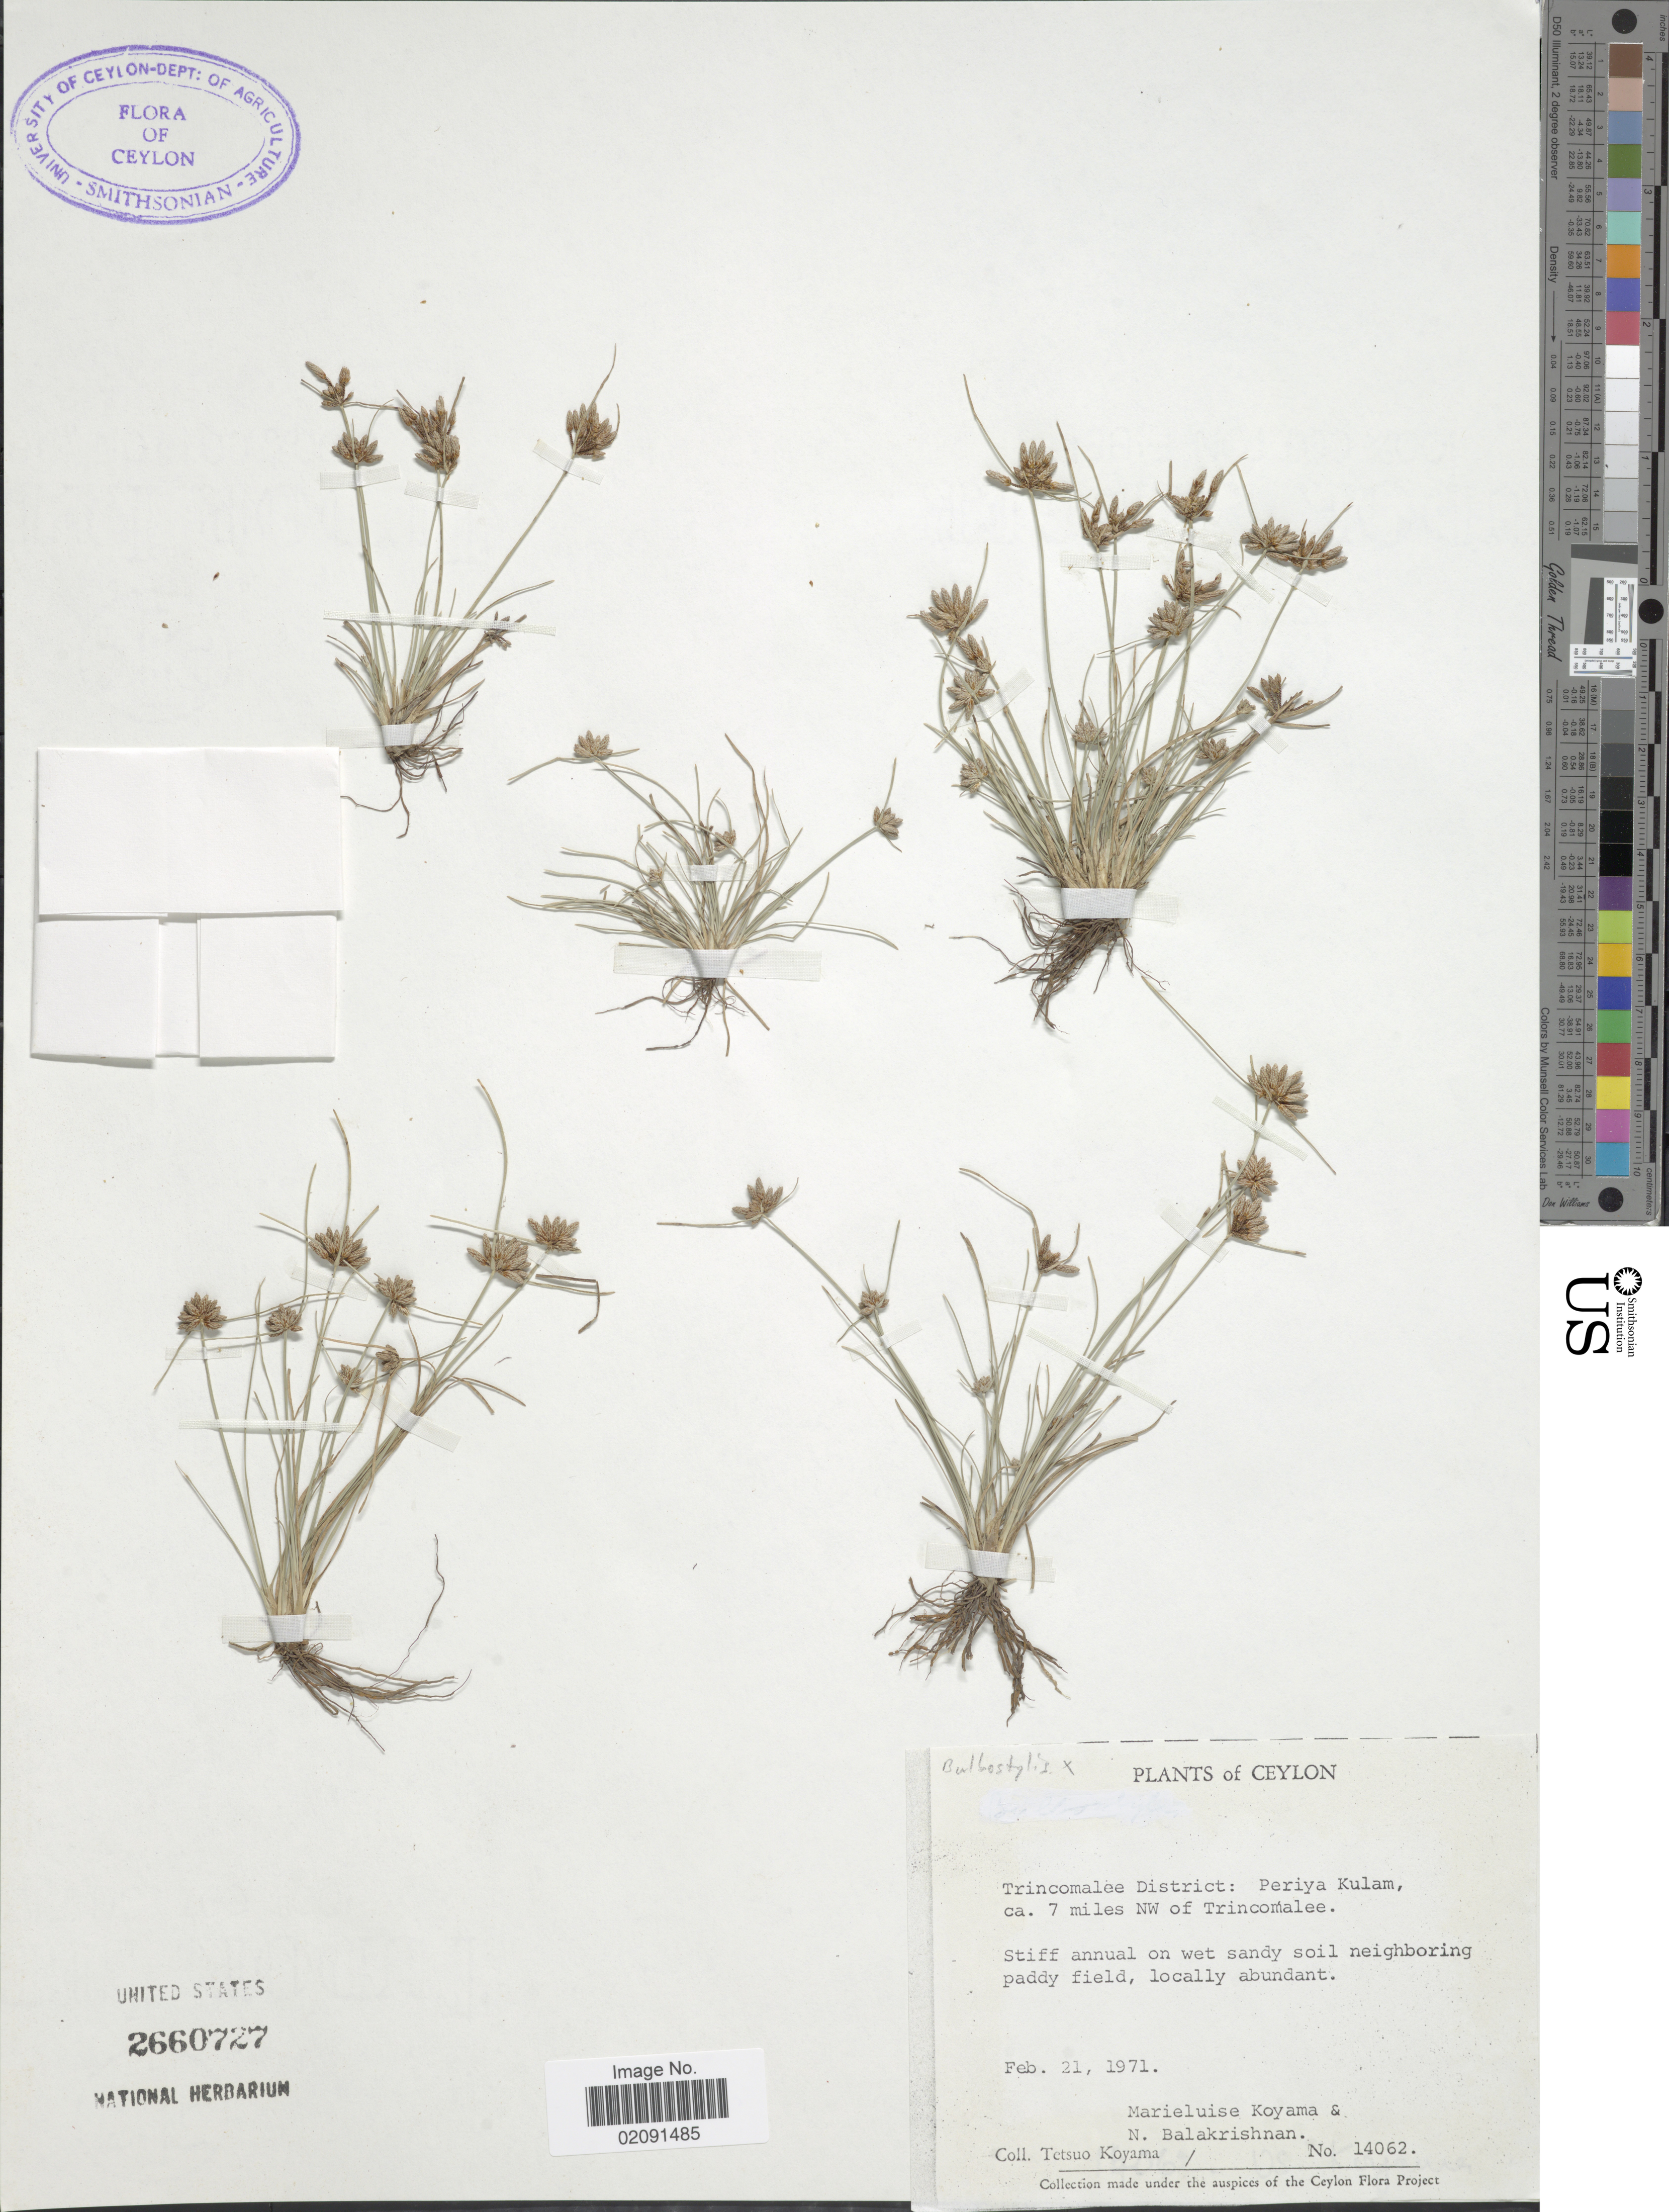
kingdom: Plantae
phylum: Tracheophyta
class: Liliopsida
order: Poales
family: Cyperaceae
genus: Fimbristylis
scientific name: Fimbristylis argentea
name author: (Rottb.) Vahl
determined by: Strong, Mark T., (BOT), Smithsonian Institution - National Museum of Natural History (UNITED STATES)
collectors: M. Koyama, N. Balakrishnan & T. Koyama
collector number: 14062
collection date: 1971-02-21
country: Sri Lanka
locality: Trincomalee District: Periya Kulam, ca. 7 miles NW of Trincomalee.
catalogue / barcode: US 2660727